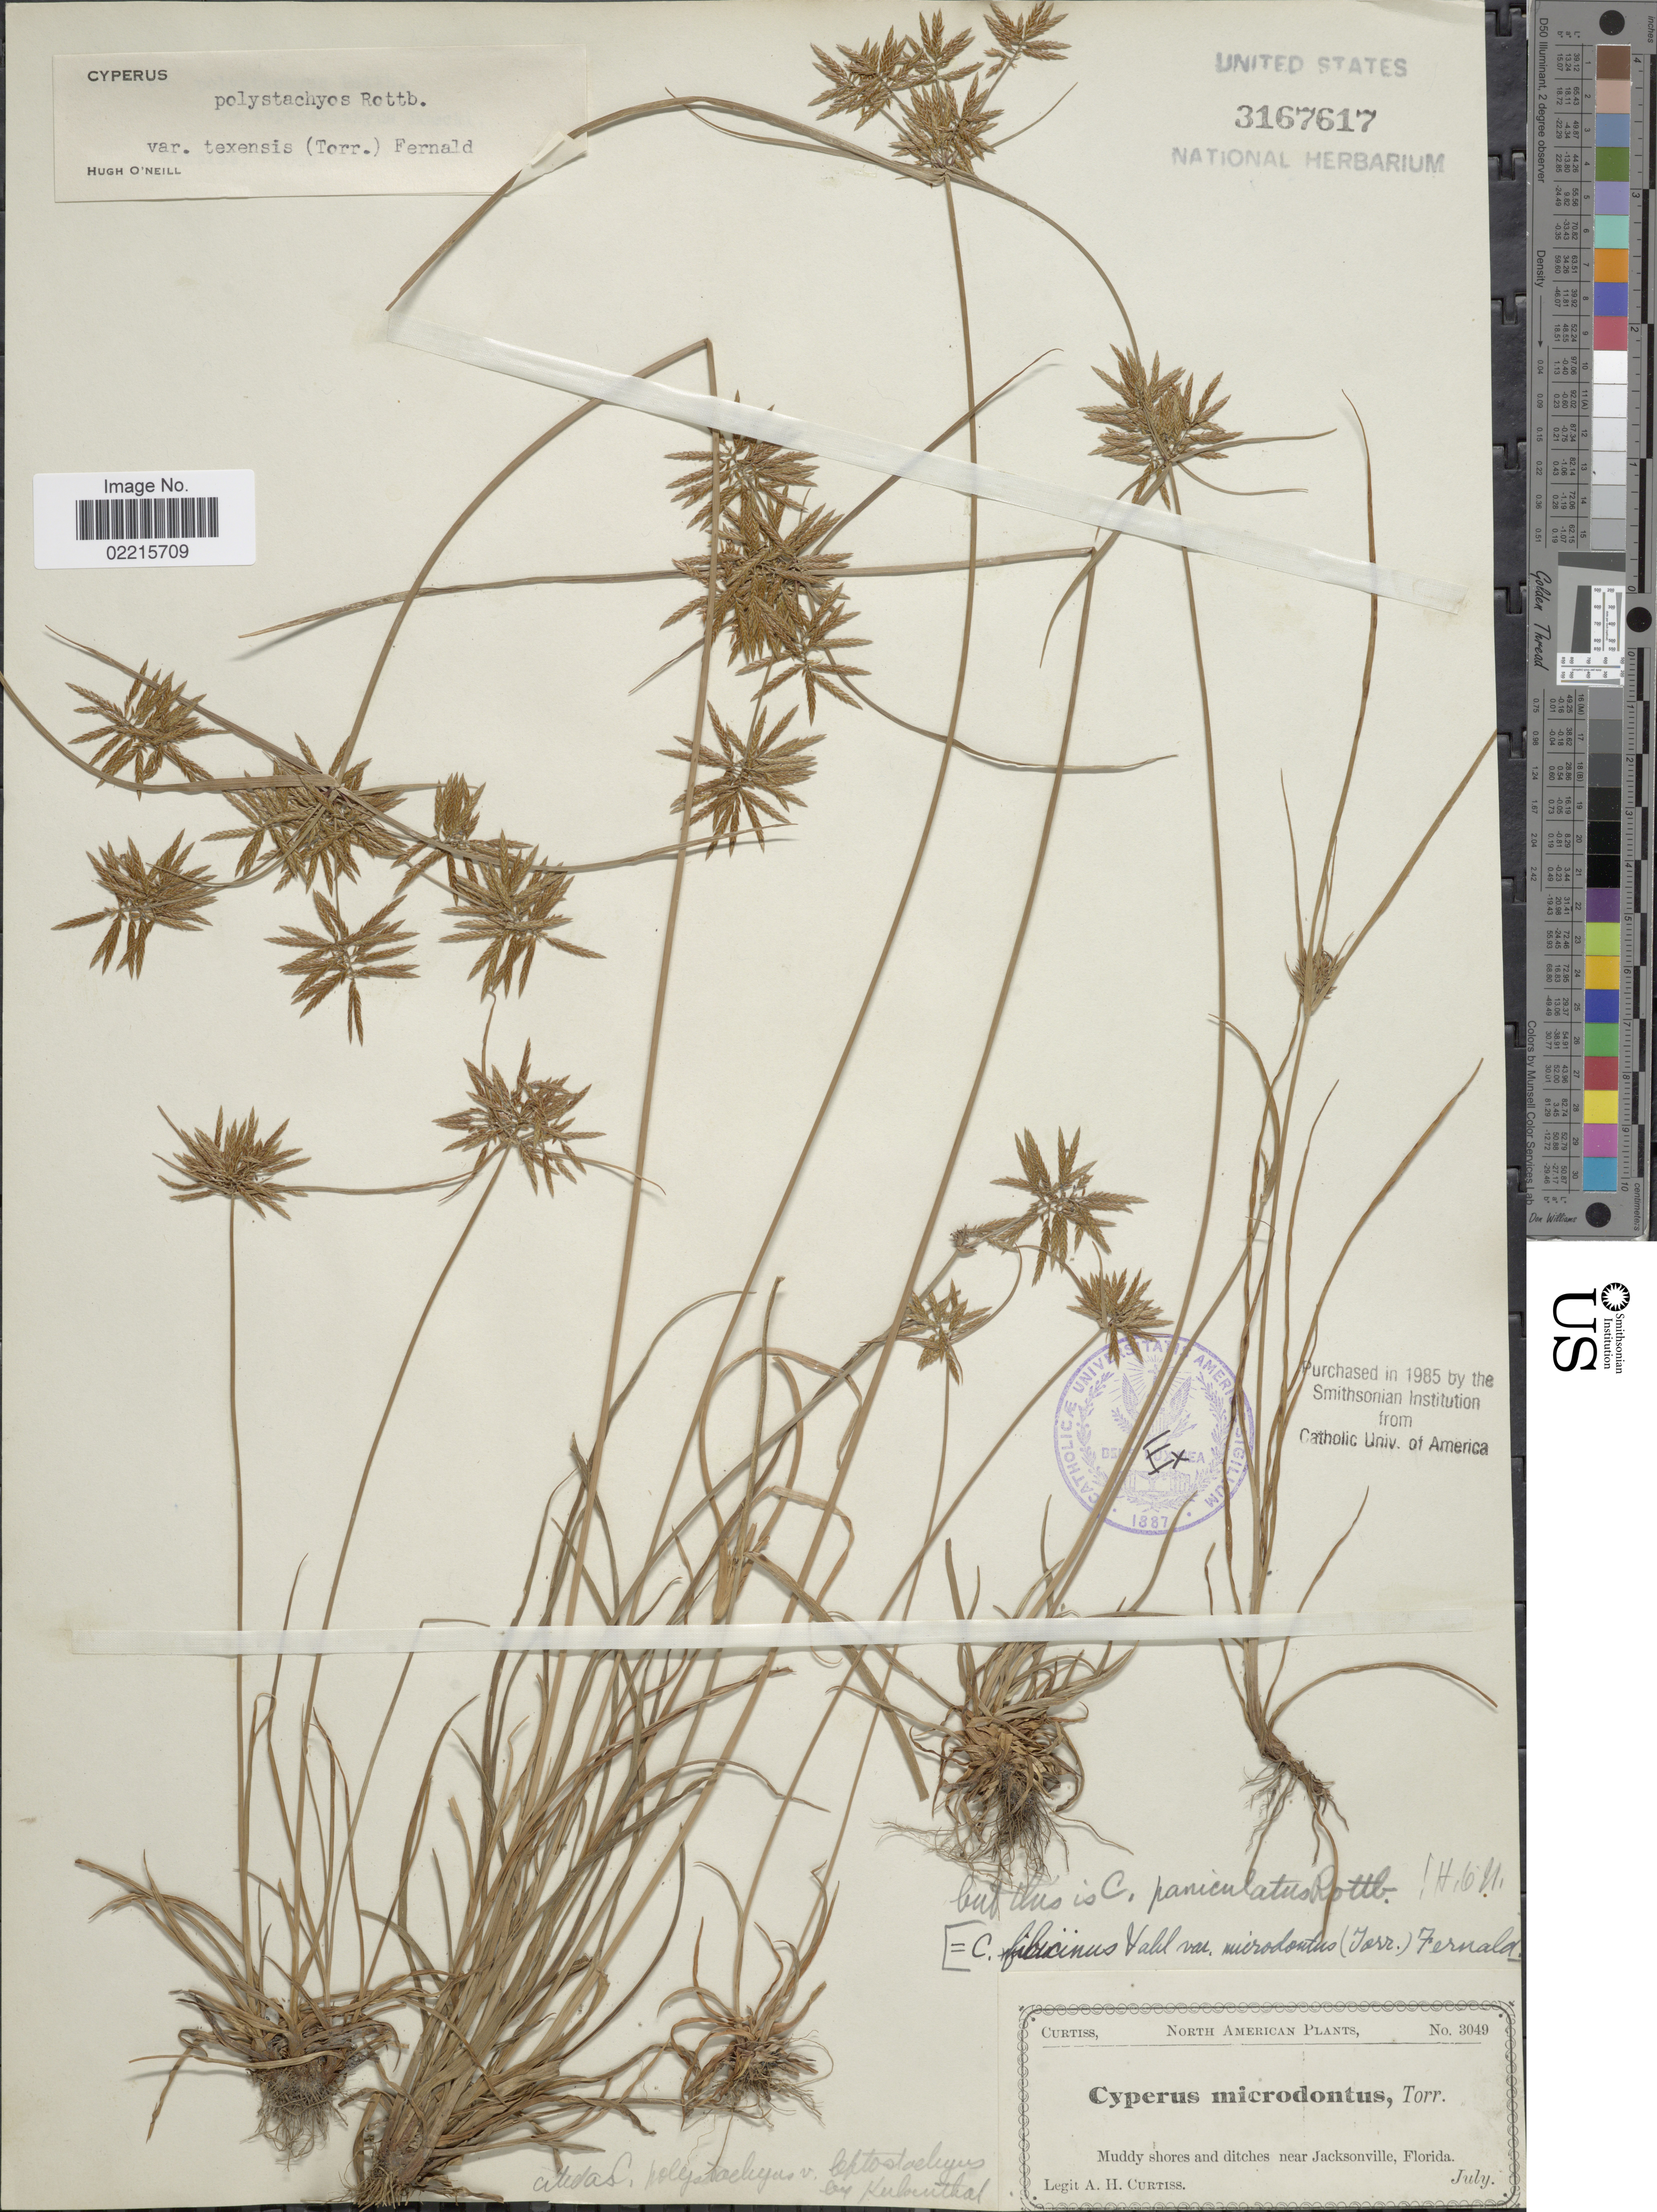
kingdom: Plantae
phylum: Tracheophyta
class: Liliopsida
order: Poales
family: Cyperaceae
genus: Cyperus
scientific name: Cyperus filicinus Vahl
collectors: A. H. Curtiss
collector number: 3049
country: United States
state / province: Florida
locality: Near Jacksonville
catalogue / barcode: US 3167617